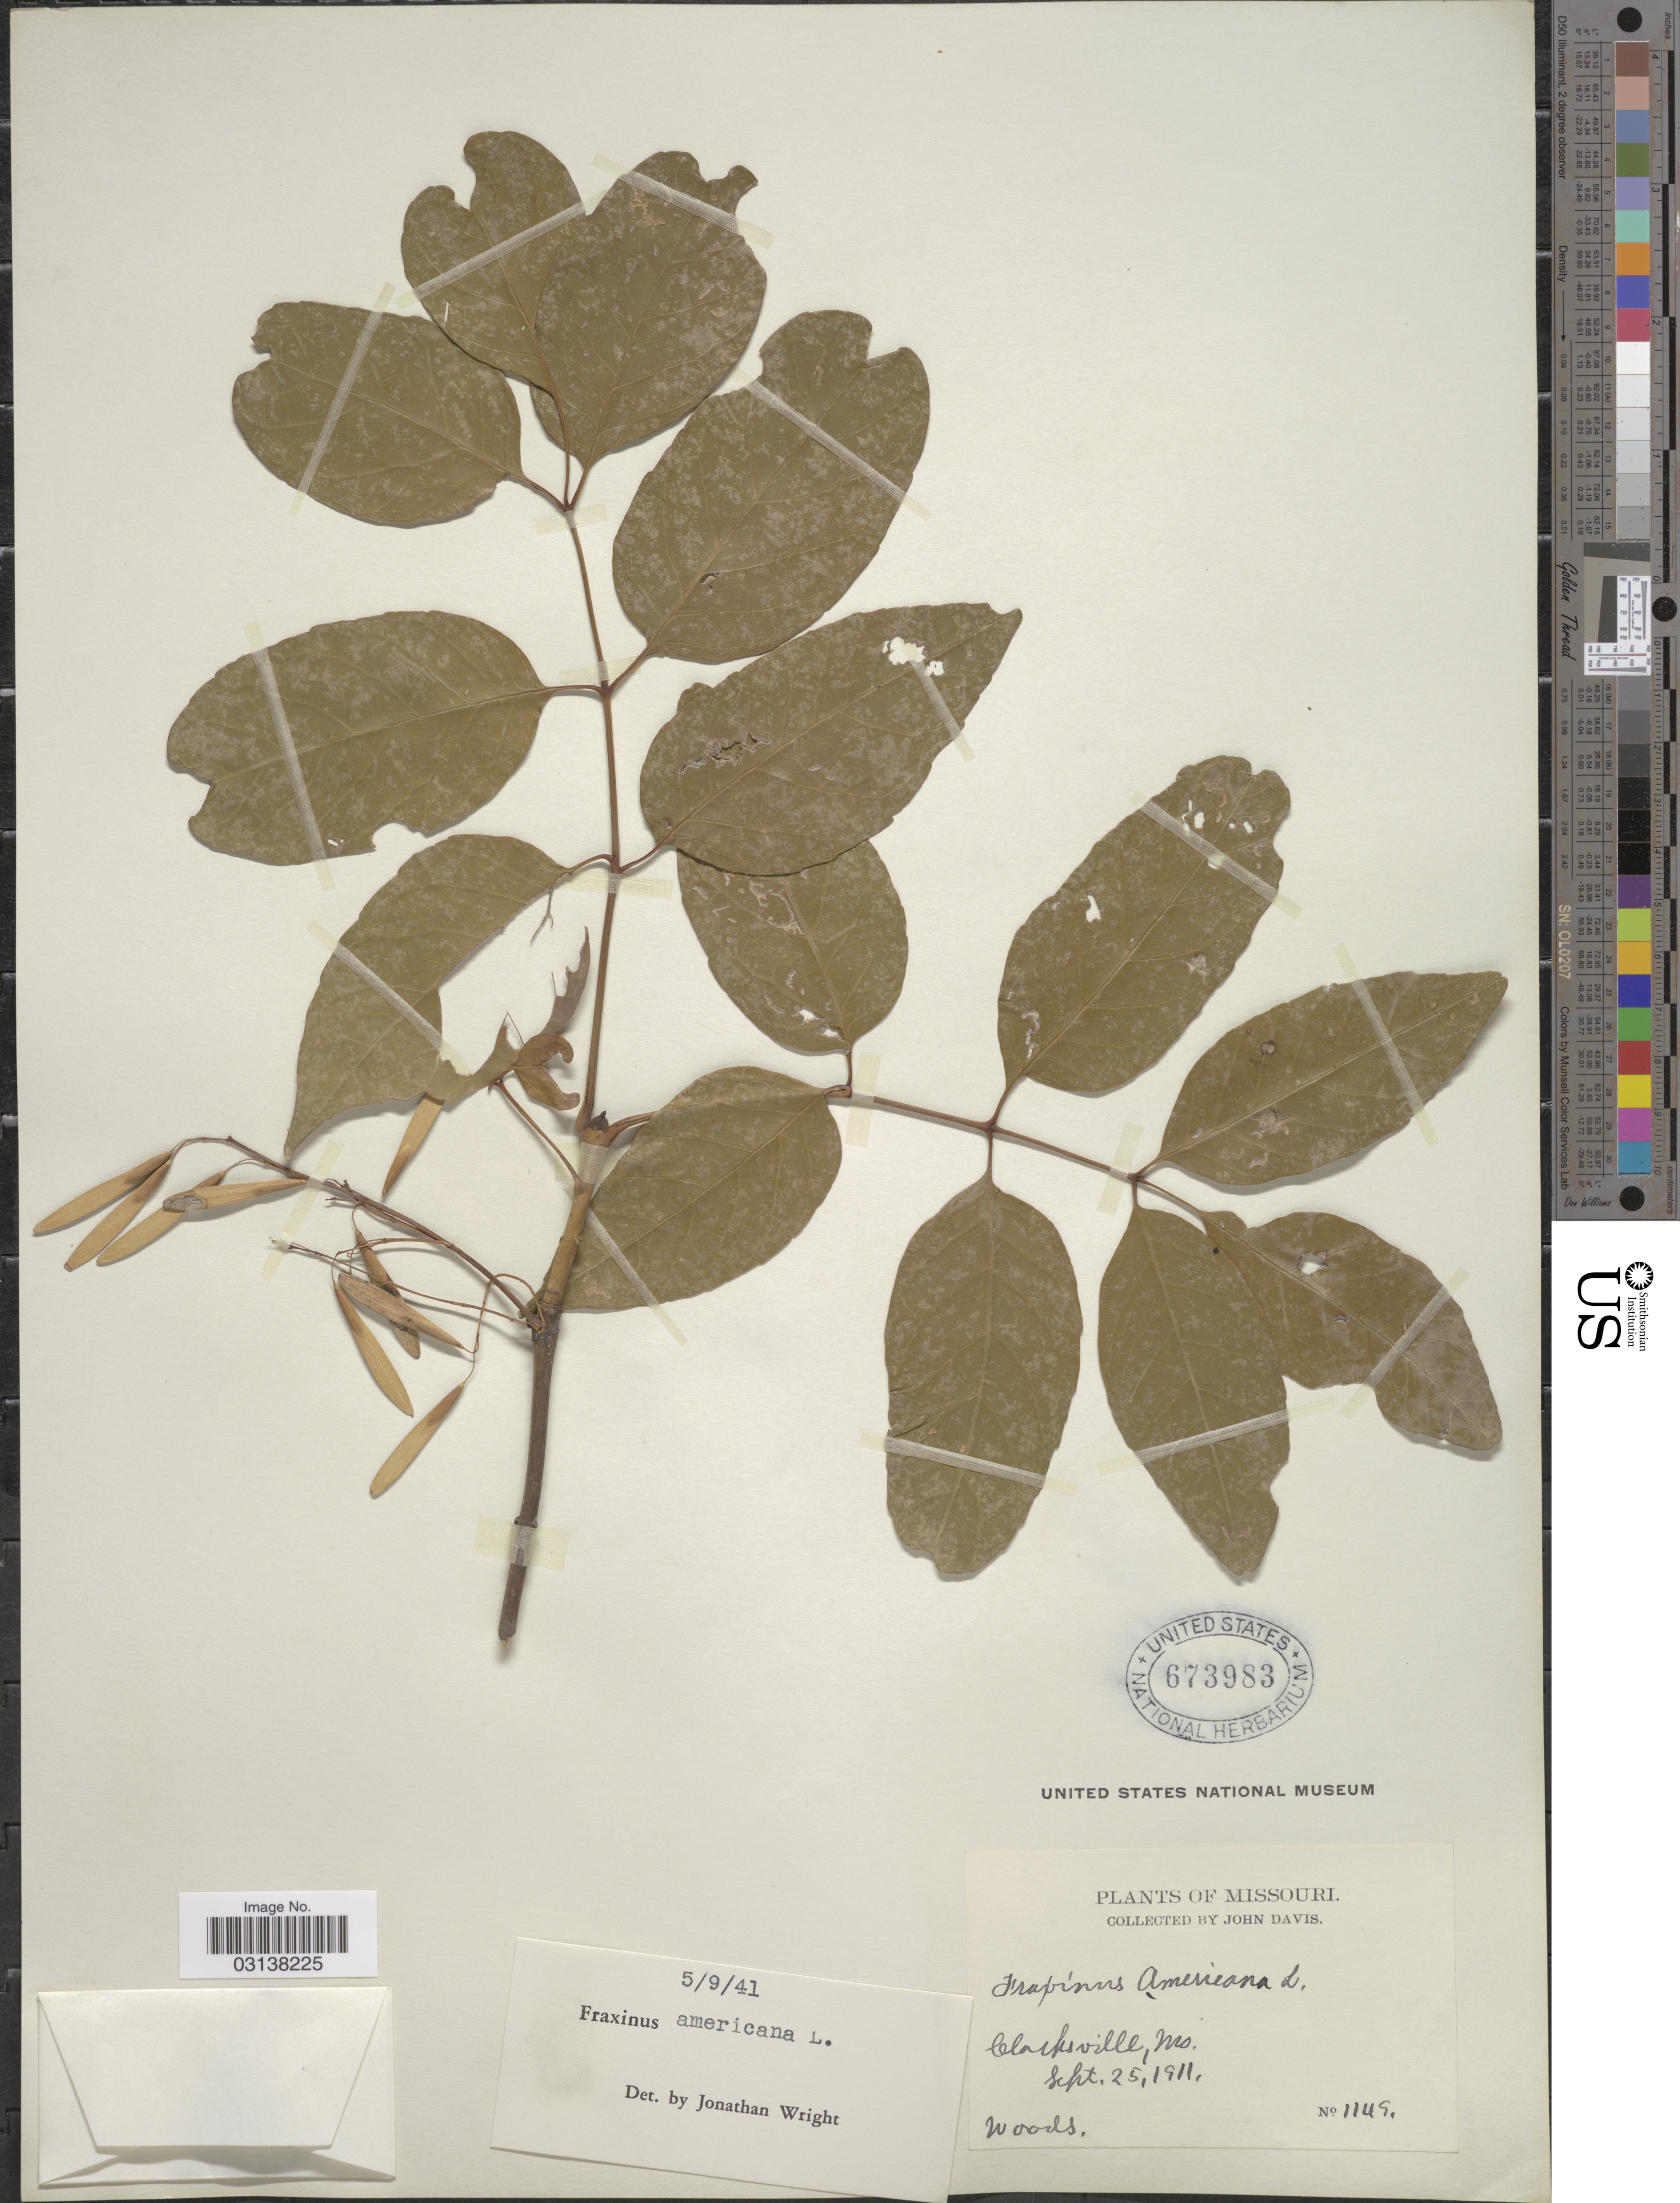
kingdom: Plantae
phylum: Tracheophyta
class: Magnoliopsida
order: Lamiales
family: Oleaceae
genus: Fraxinus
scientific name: Fraxinus americana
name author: L.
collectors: J. Davis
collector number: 1149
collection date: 1911-09-25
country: United States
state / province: Missouri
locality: Clarksville.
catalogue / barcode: US 673983